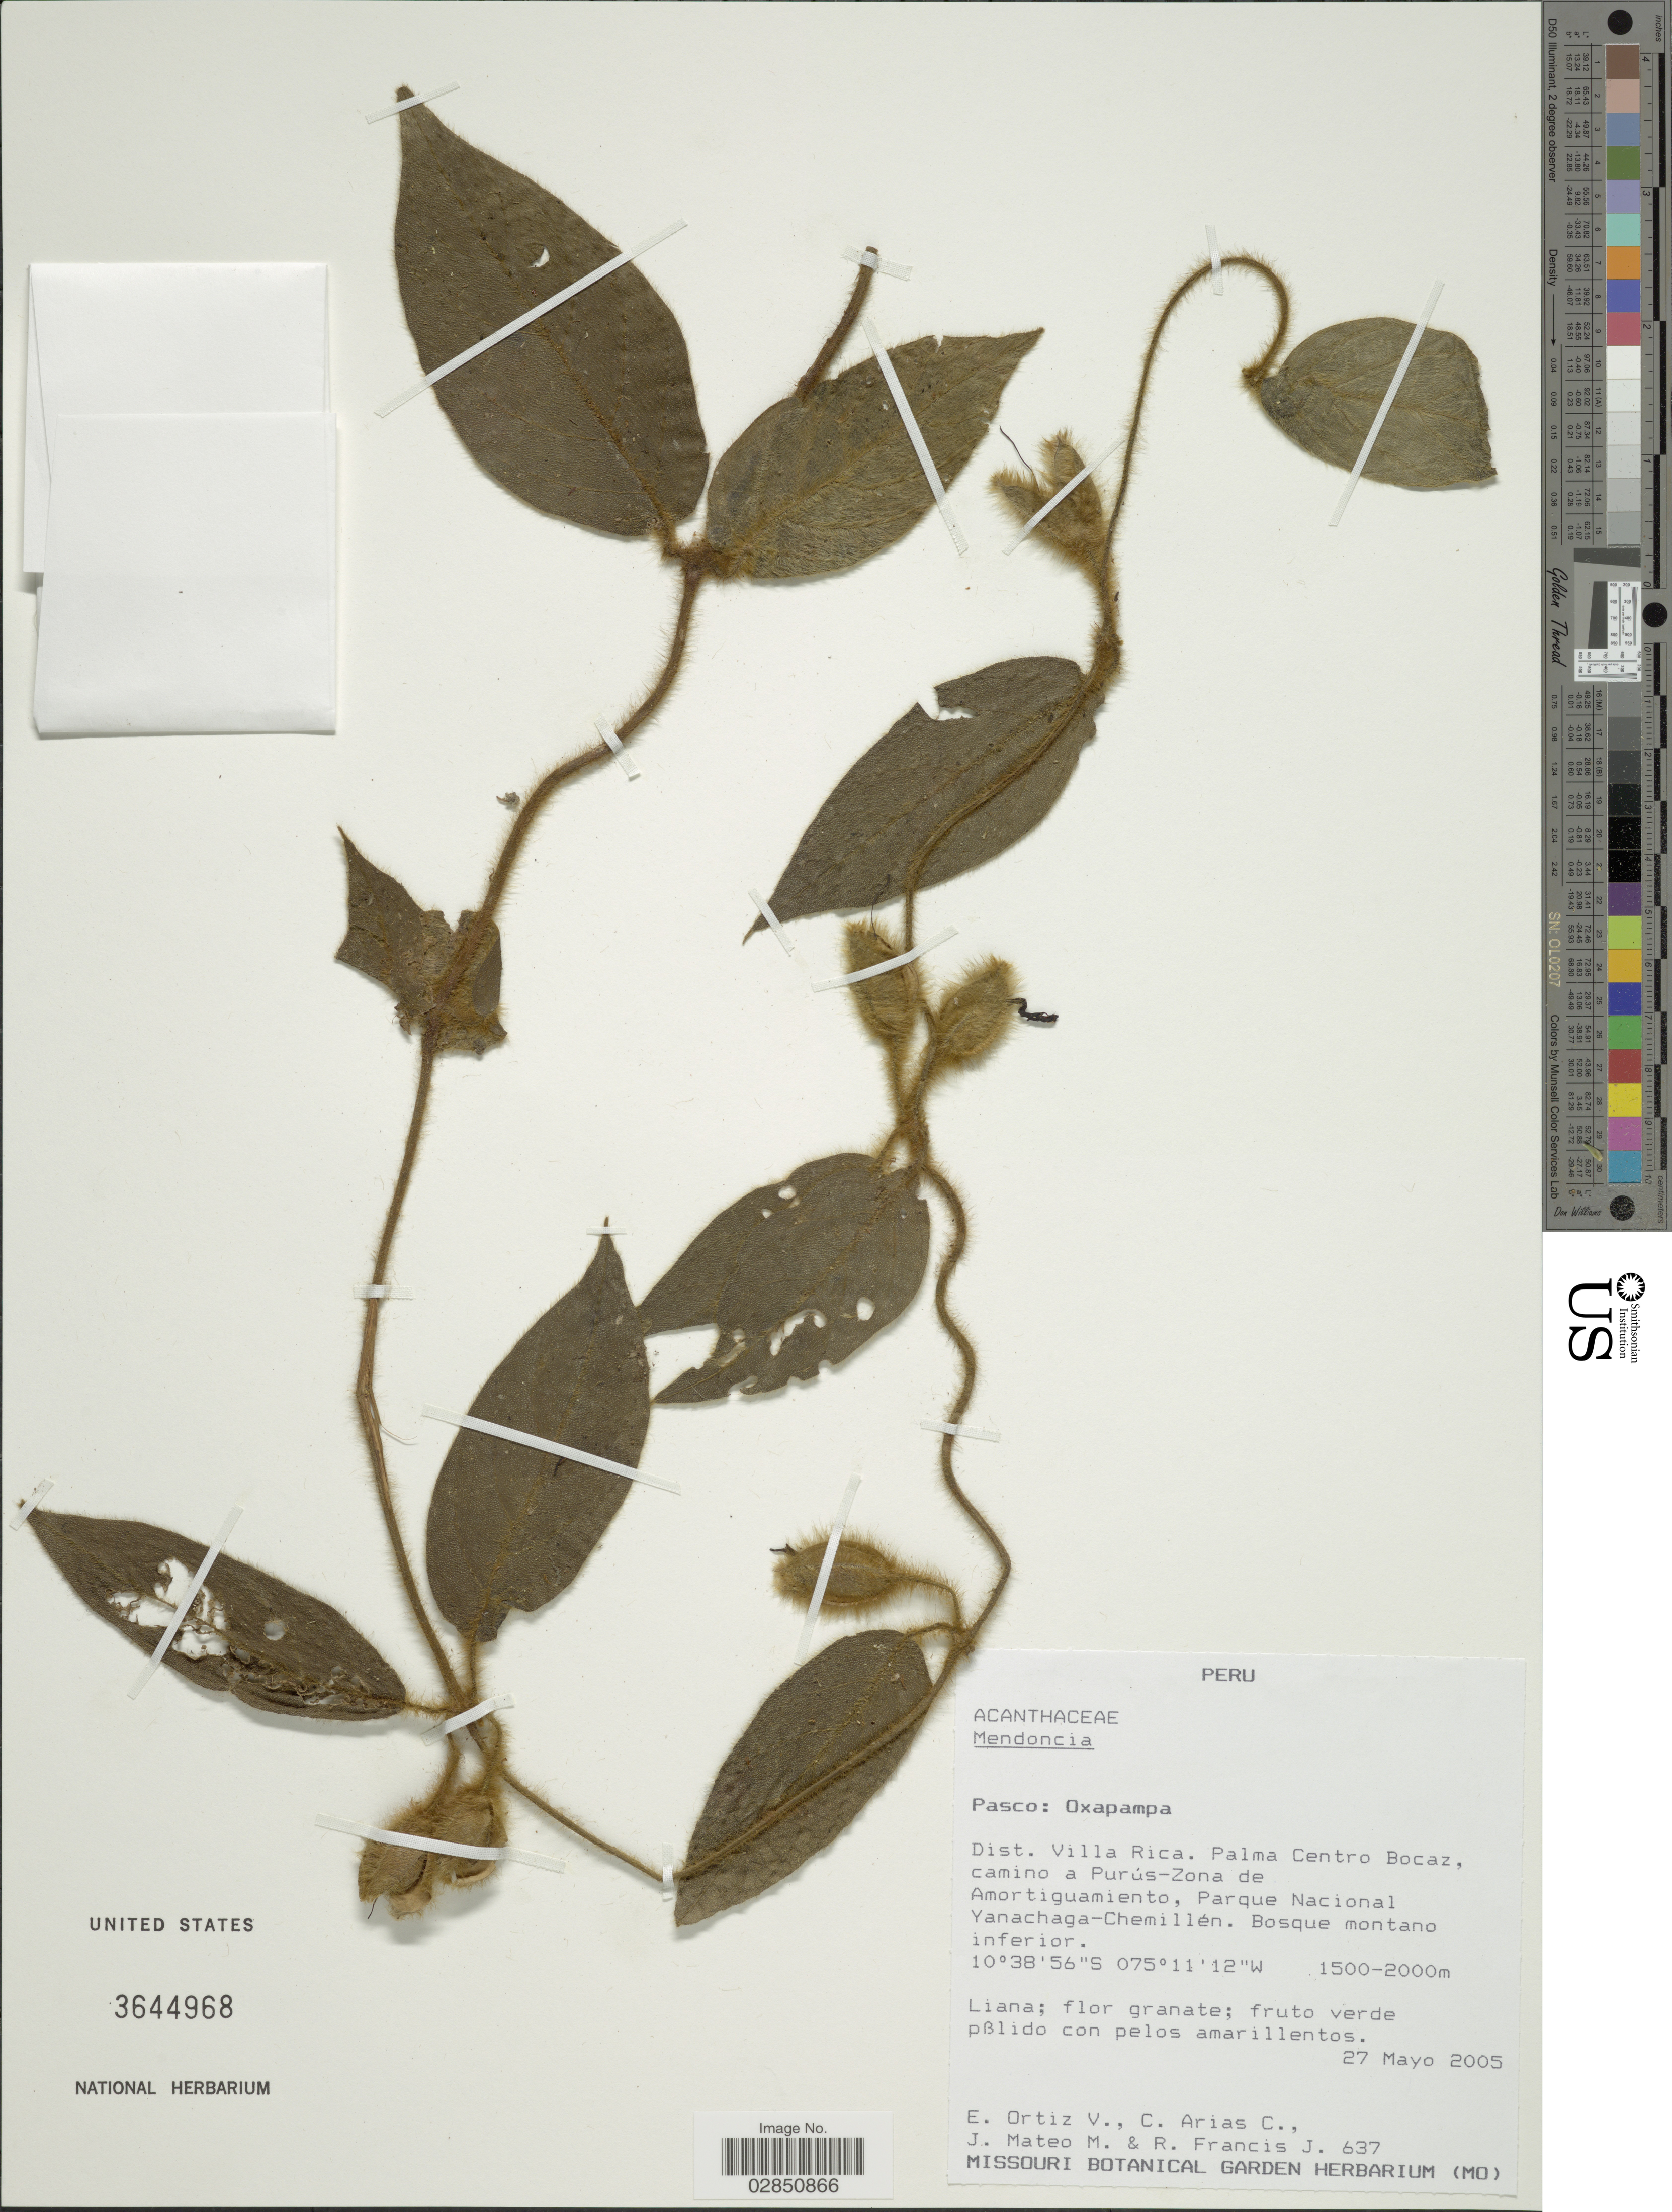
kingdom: Plantae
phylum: Tracheophyta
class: Magnoliopsida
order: Lamiales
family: Acanthaceae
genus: Mendoncia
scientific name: Mendoncia bivalvis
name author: (L. f.) Merr.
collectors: E. Ortiz V., C. Arias C., J. Mateo M. & R. Francis J.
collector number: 637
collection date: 2005-05-27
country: Peru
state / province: Pasco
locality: Oxapampa. Dist. Villa Rica. Palma Centro Bocaz, camino a Purús-Zona de Amortiguamiento, Parque Nacional Yanachaga-Chemillén.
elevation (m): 1500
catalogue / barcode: US 3644968